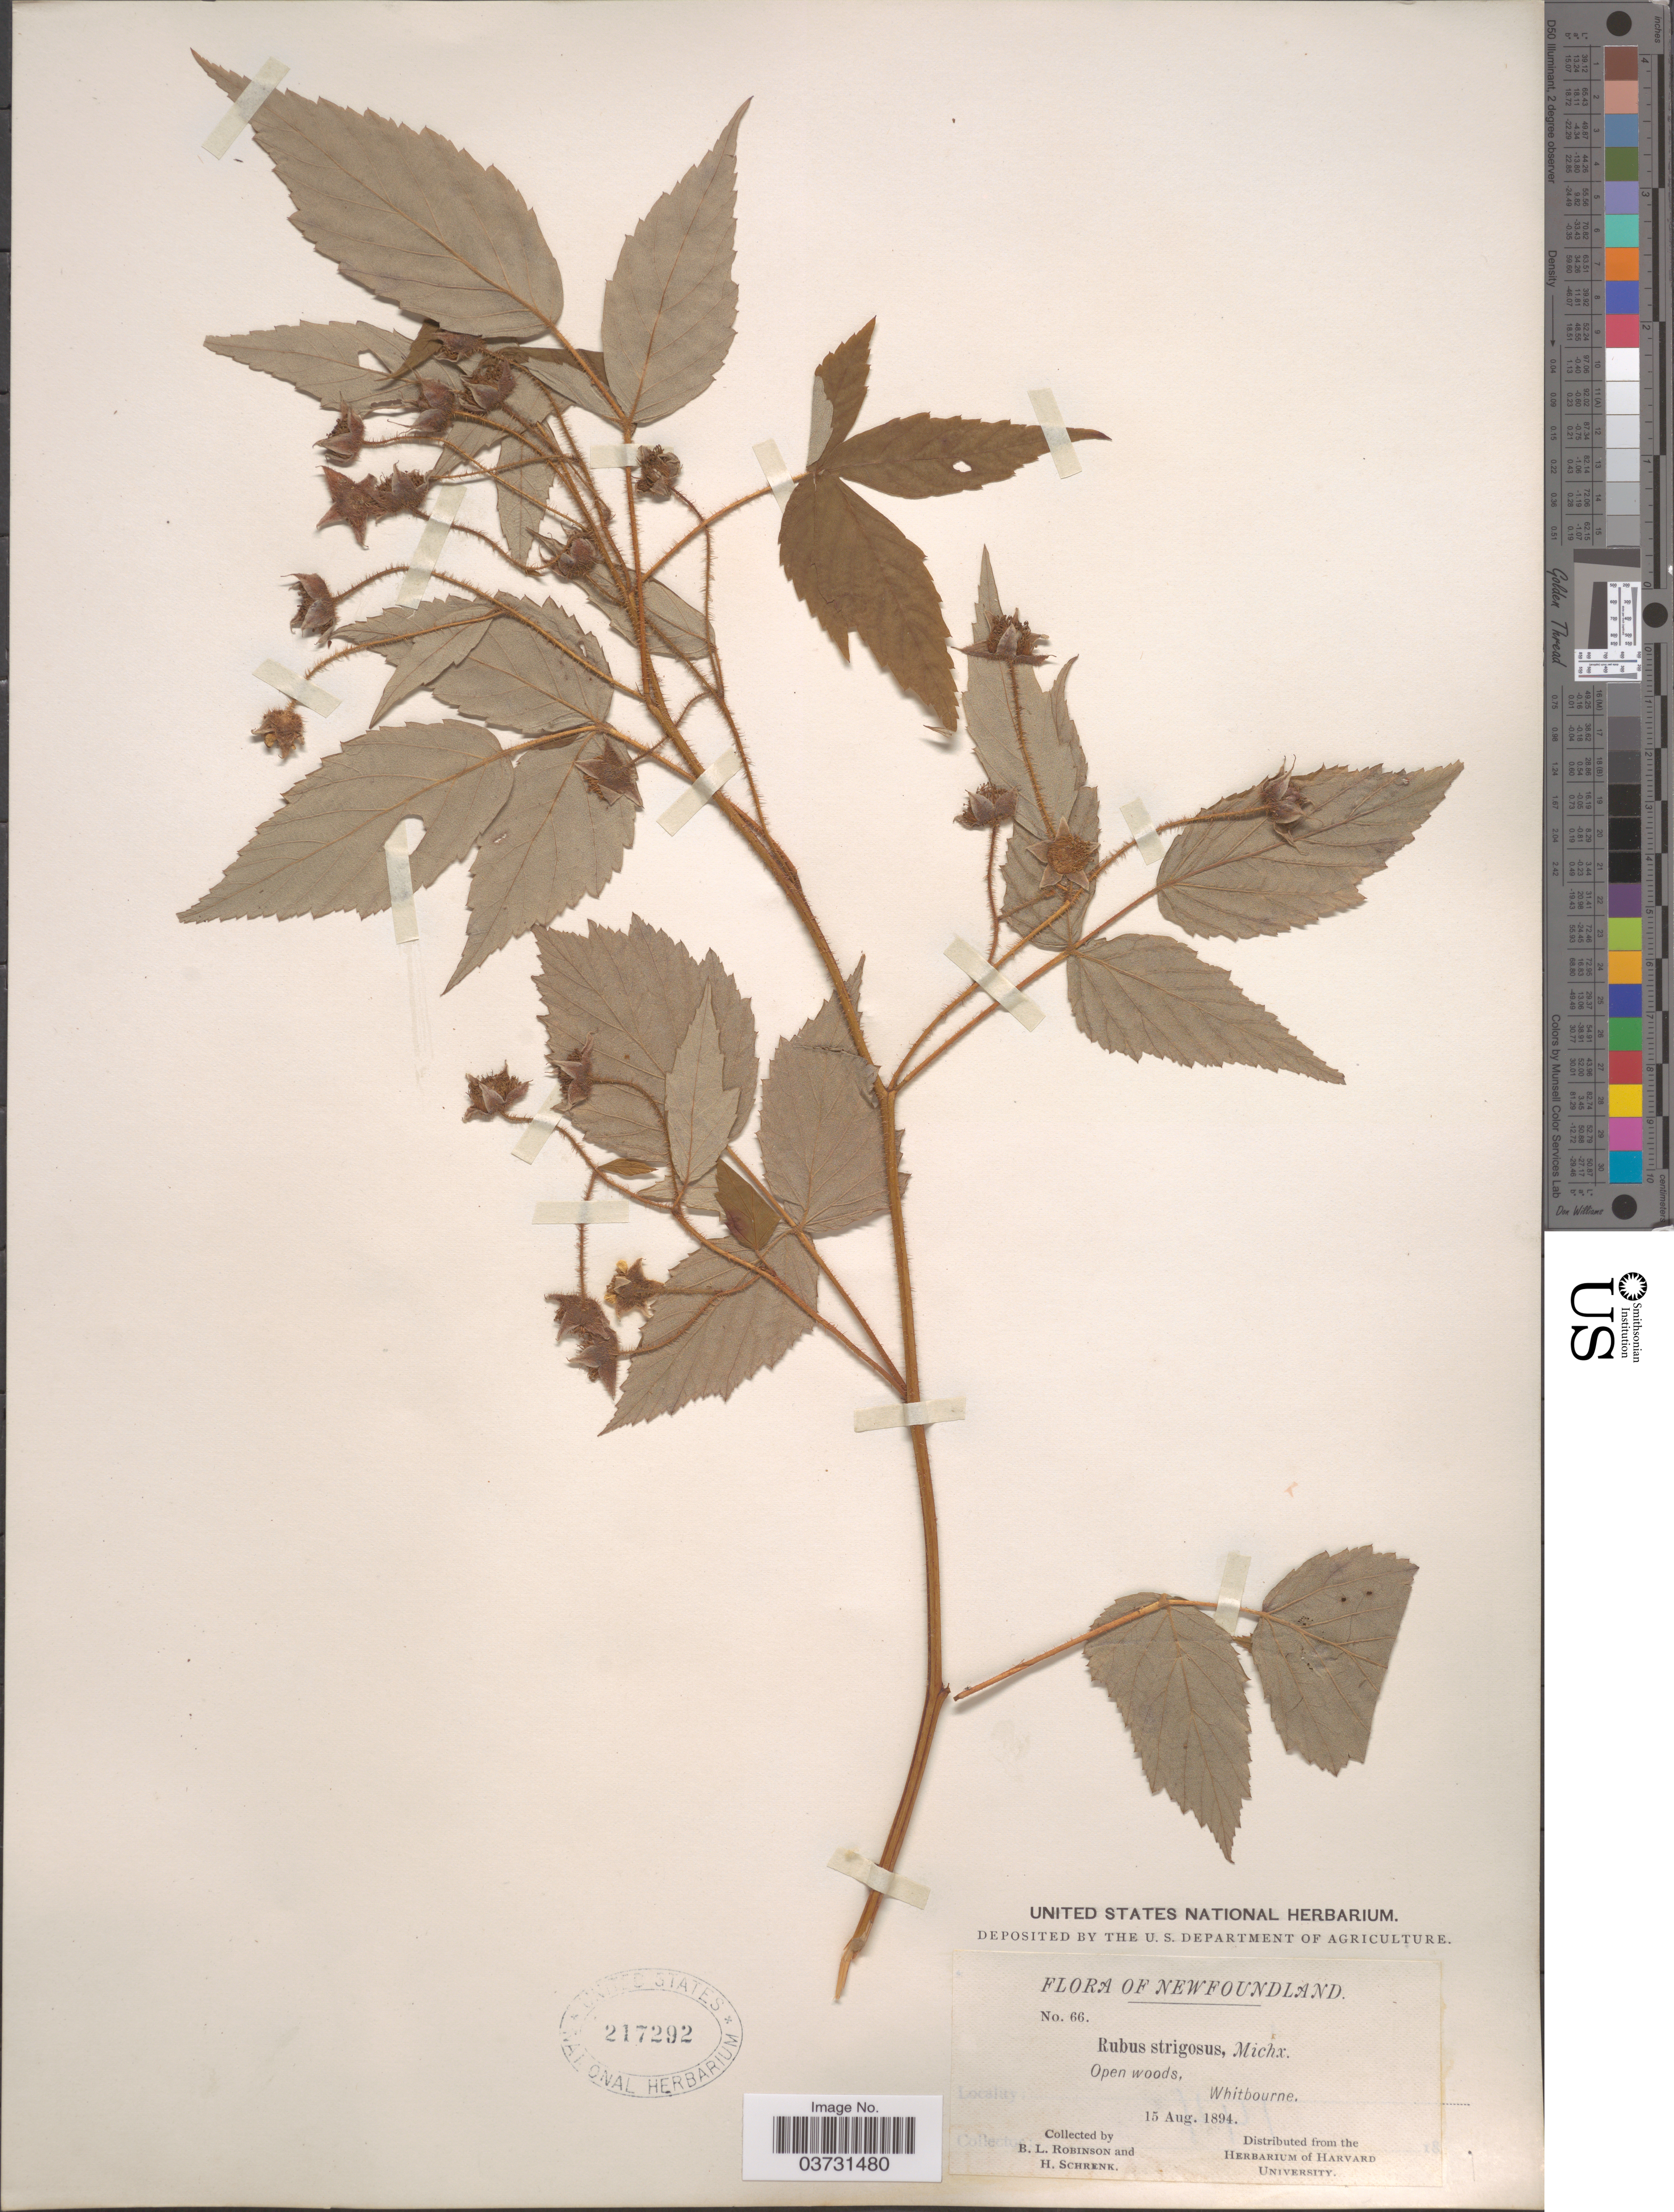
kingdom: Plantae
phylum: Tracheophyta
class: Magnoliopsida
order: Rosales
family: Rosaceae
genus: Rubus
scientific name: Rubus strigosus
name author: Michx.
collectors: B. L. Robinson & H. Schrenk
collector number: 66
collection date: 1894-08-15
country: Canada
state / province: Newfoundland and Labrador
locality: Whitbourne.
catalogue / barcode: US 217292